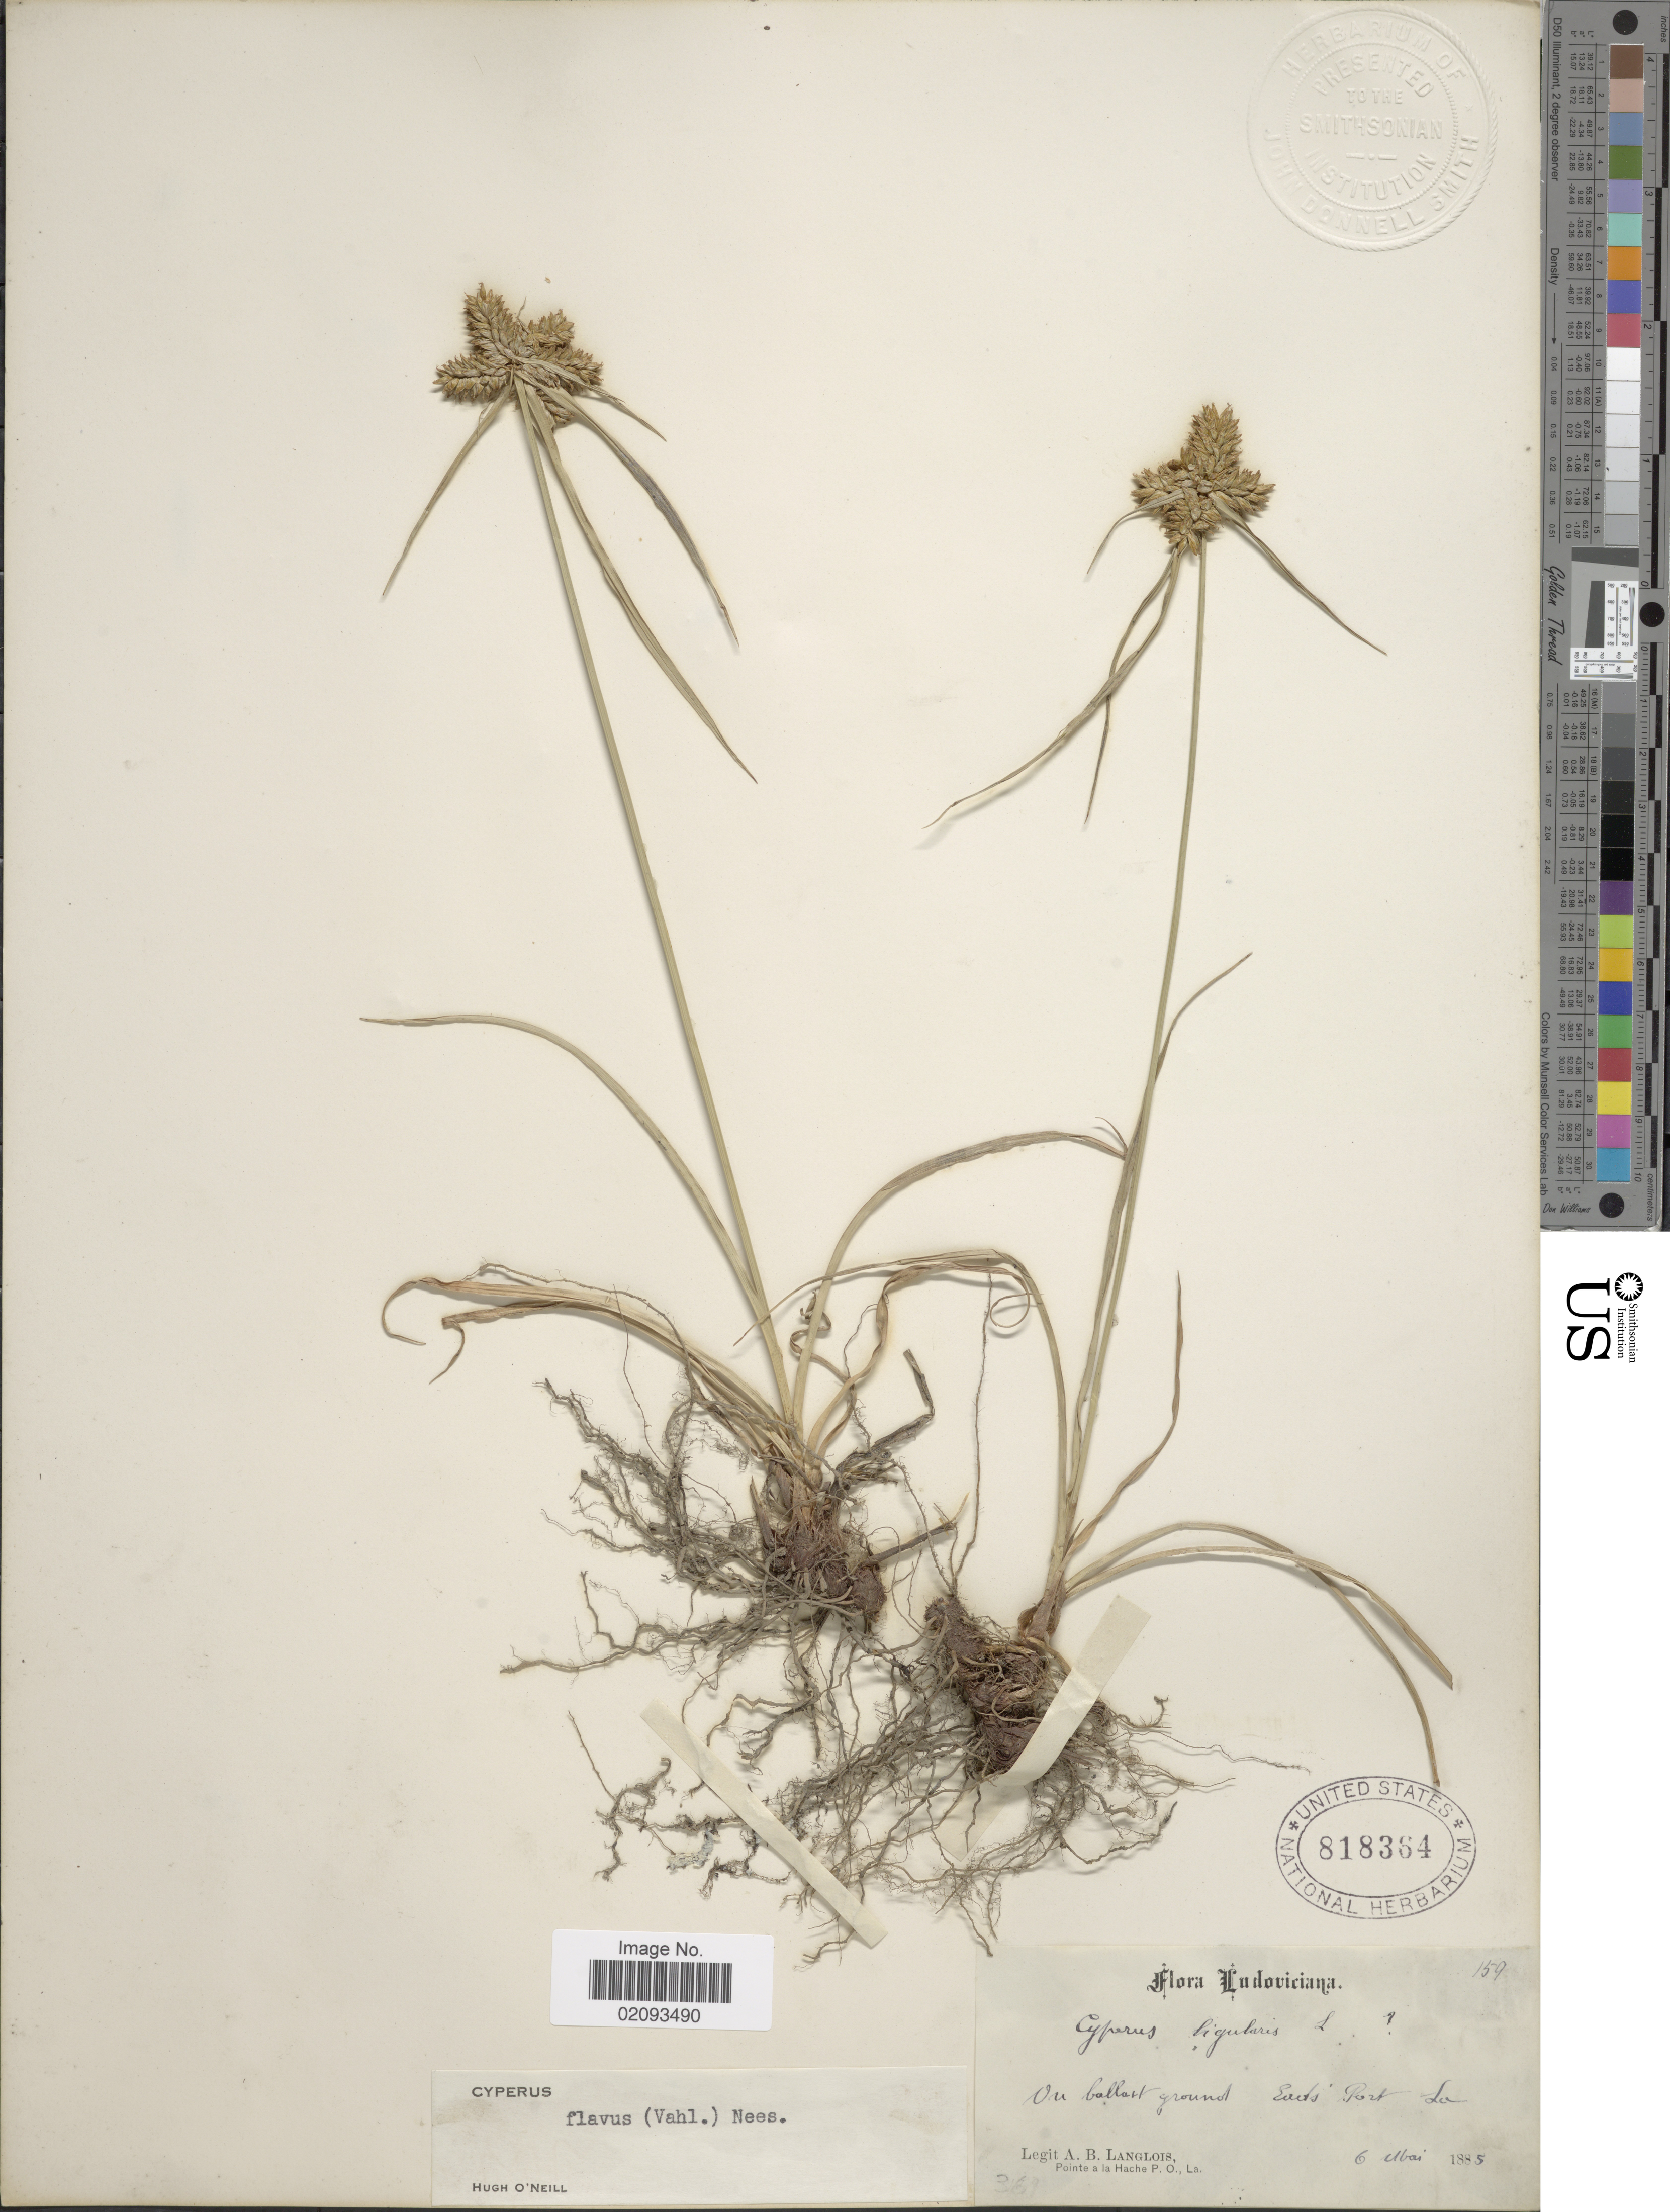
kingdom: Plantae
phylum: Tracheophyta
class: Liliopsida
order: Poales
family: Cyperaceae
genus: Cyperus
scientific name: Cyperus aggregatus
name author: (Willd.) Endl.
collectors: A. Langlois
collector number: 159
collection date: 1885-05-06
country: United States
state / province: Louisiana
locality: Eads Port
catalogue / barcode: US 818364